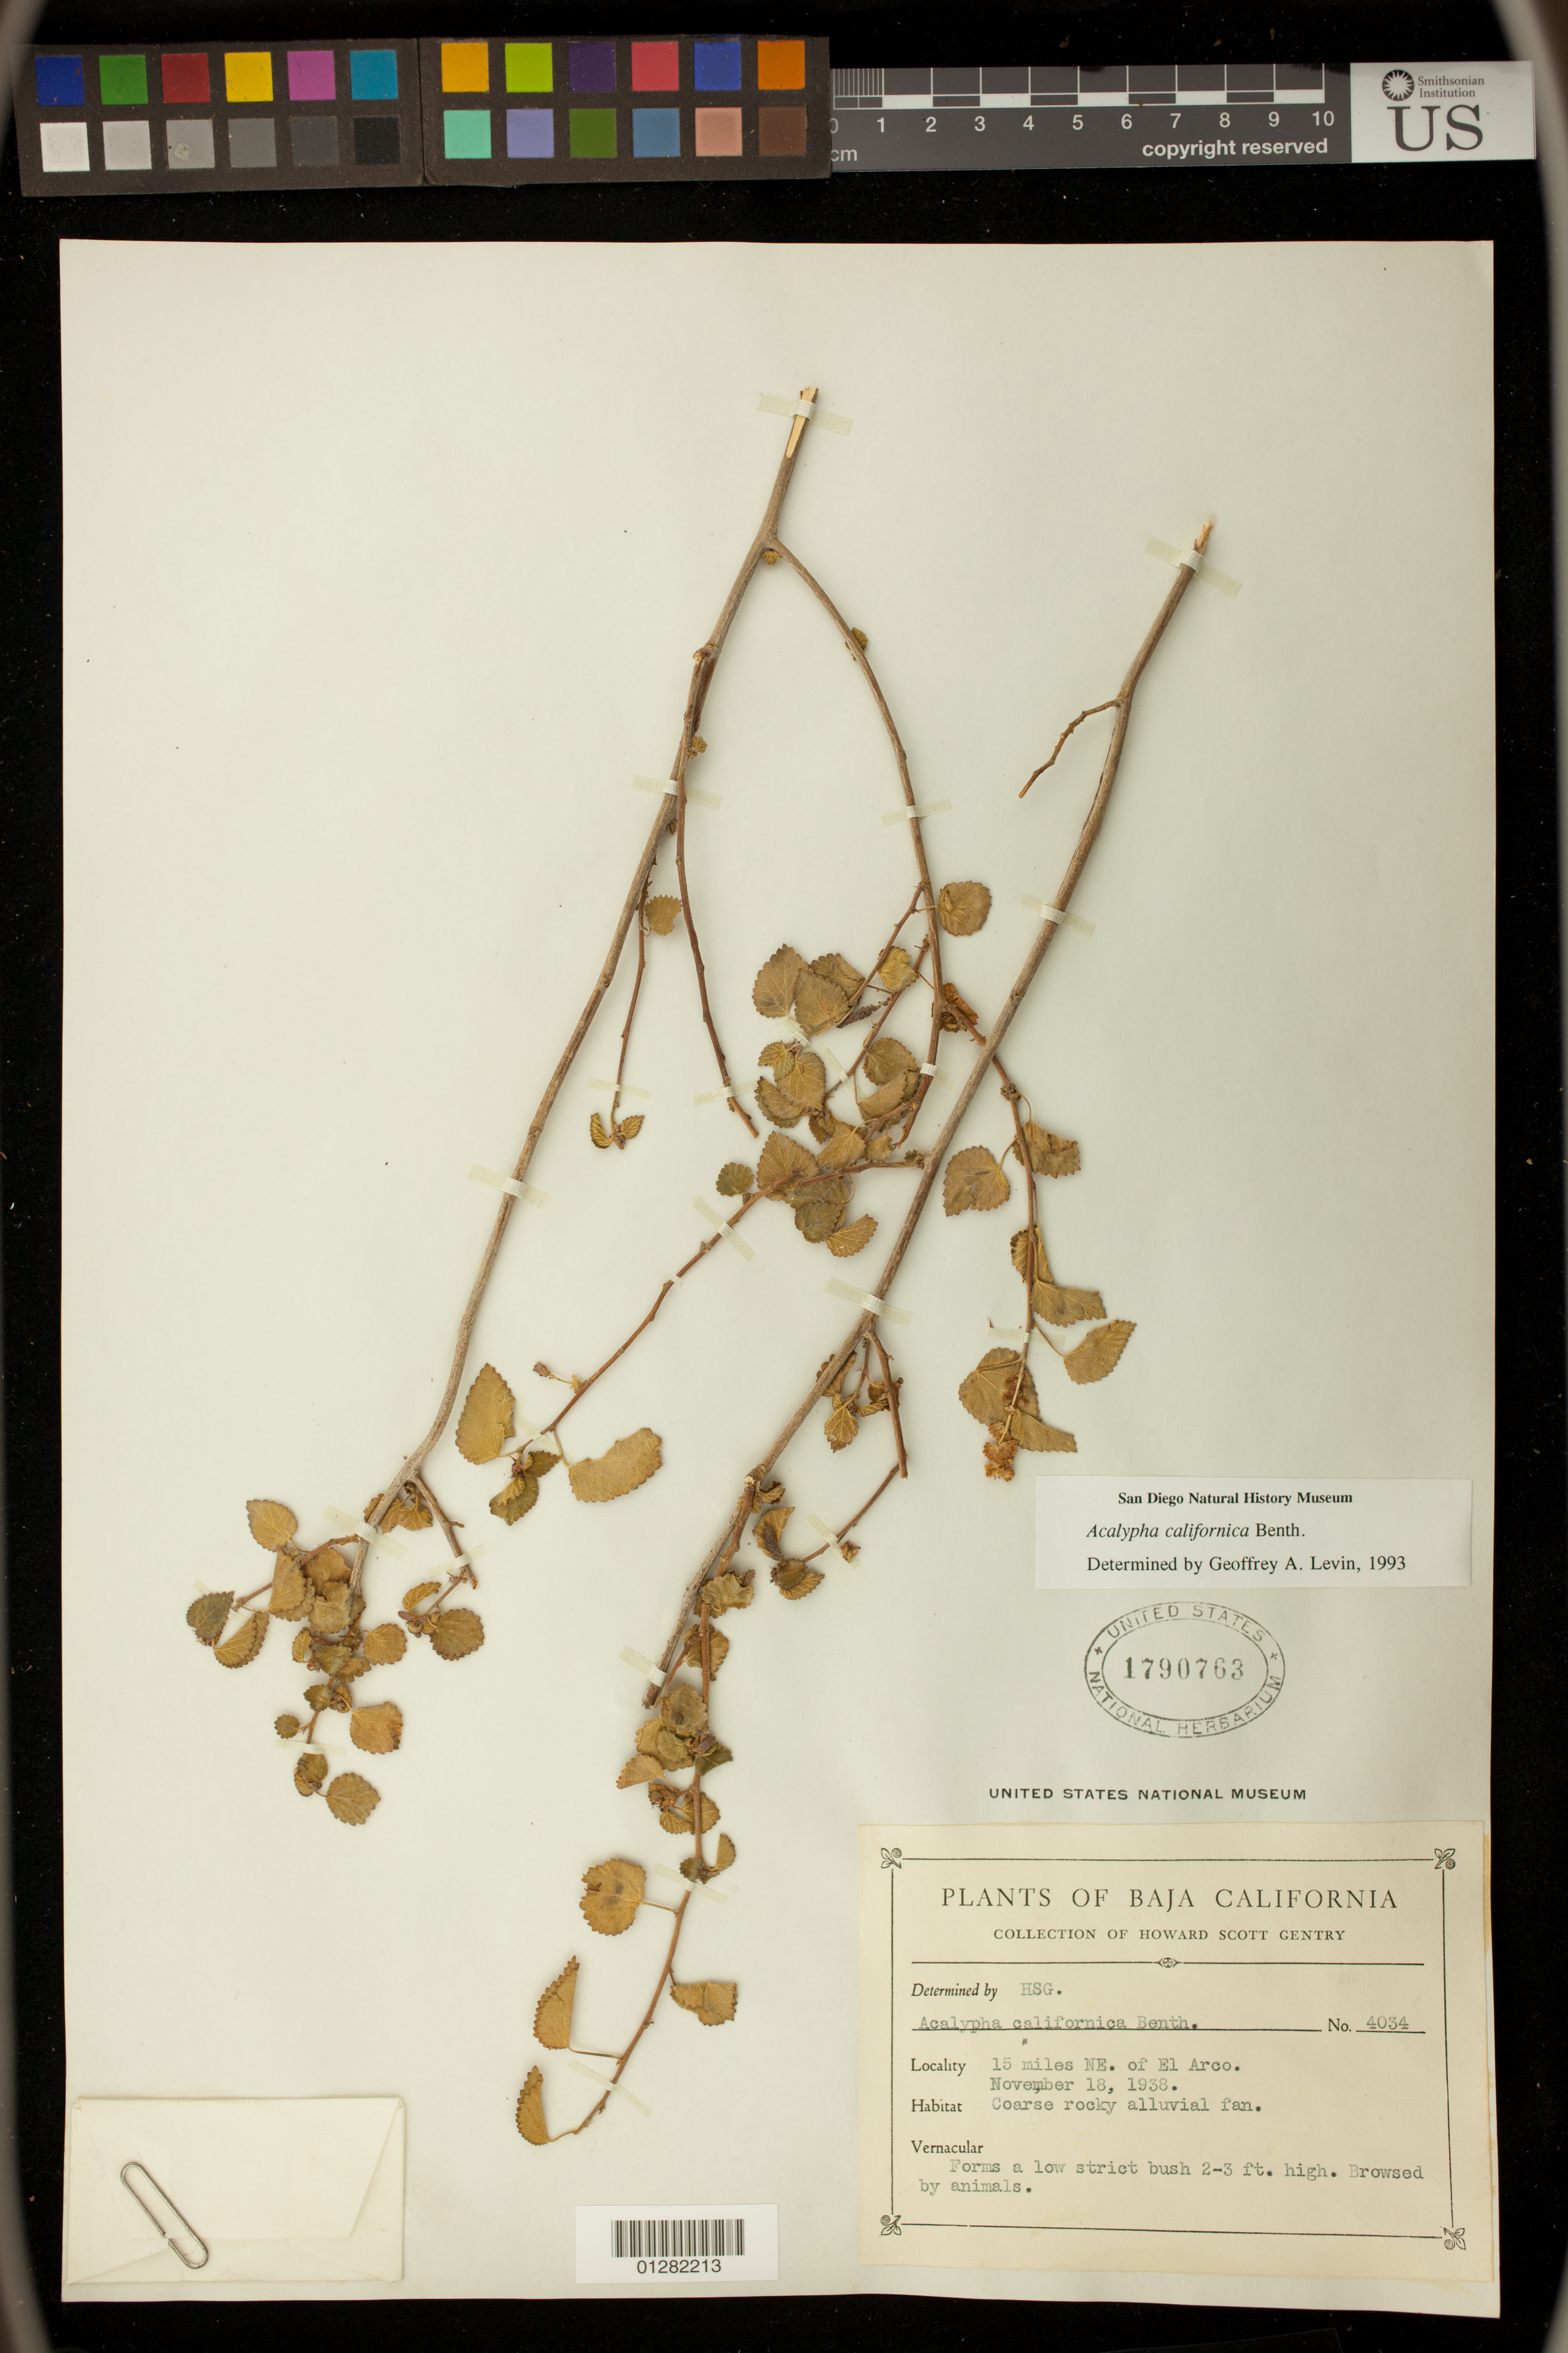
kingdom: Plantae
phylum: Tracheophyta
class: Magnoliopsida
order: Malpighiales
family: Euphorbiaceae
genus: Acalypha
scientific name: Acalypha californica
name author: Benth.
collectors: H. S. Gentry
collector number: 4034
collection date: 1938-11-18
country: Mexico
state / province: Baja California Sur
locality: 15 miles NE. of El Arco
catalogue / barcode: US 1790763